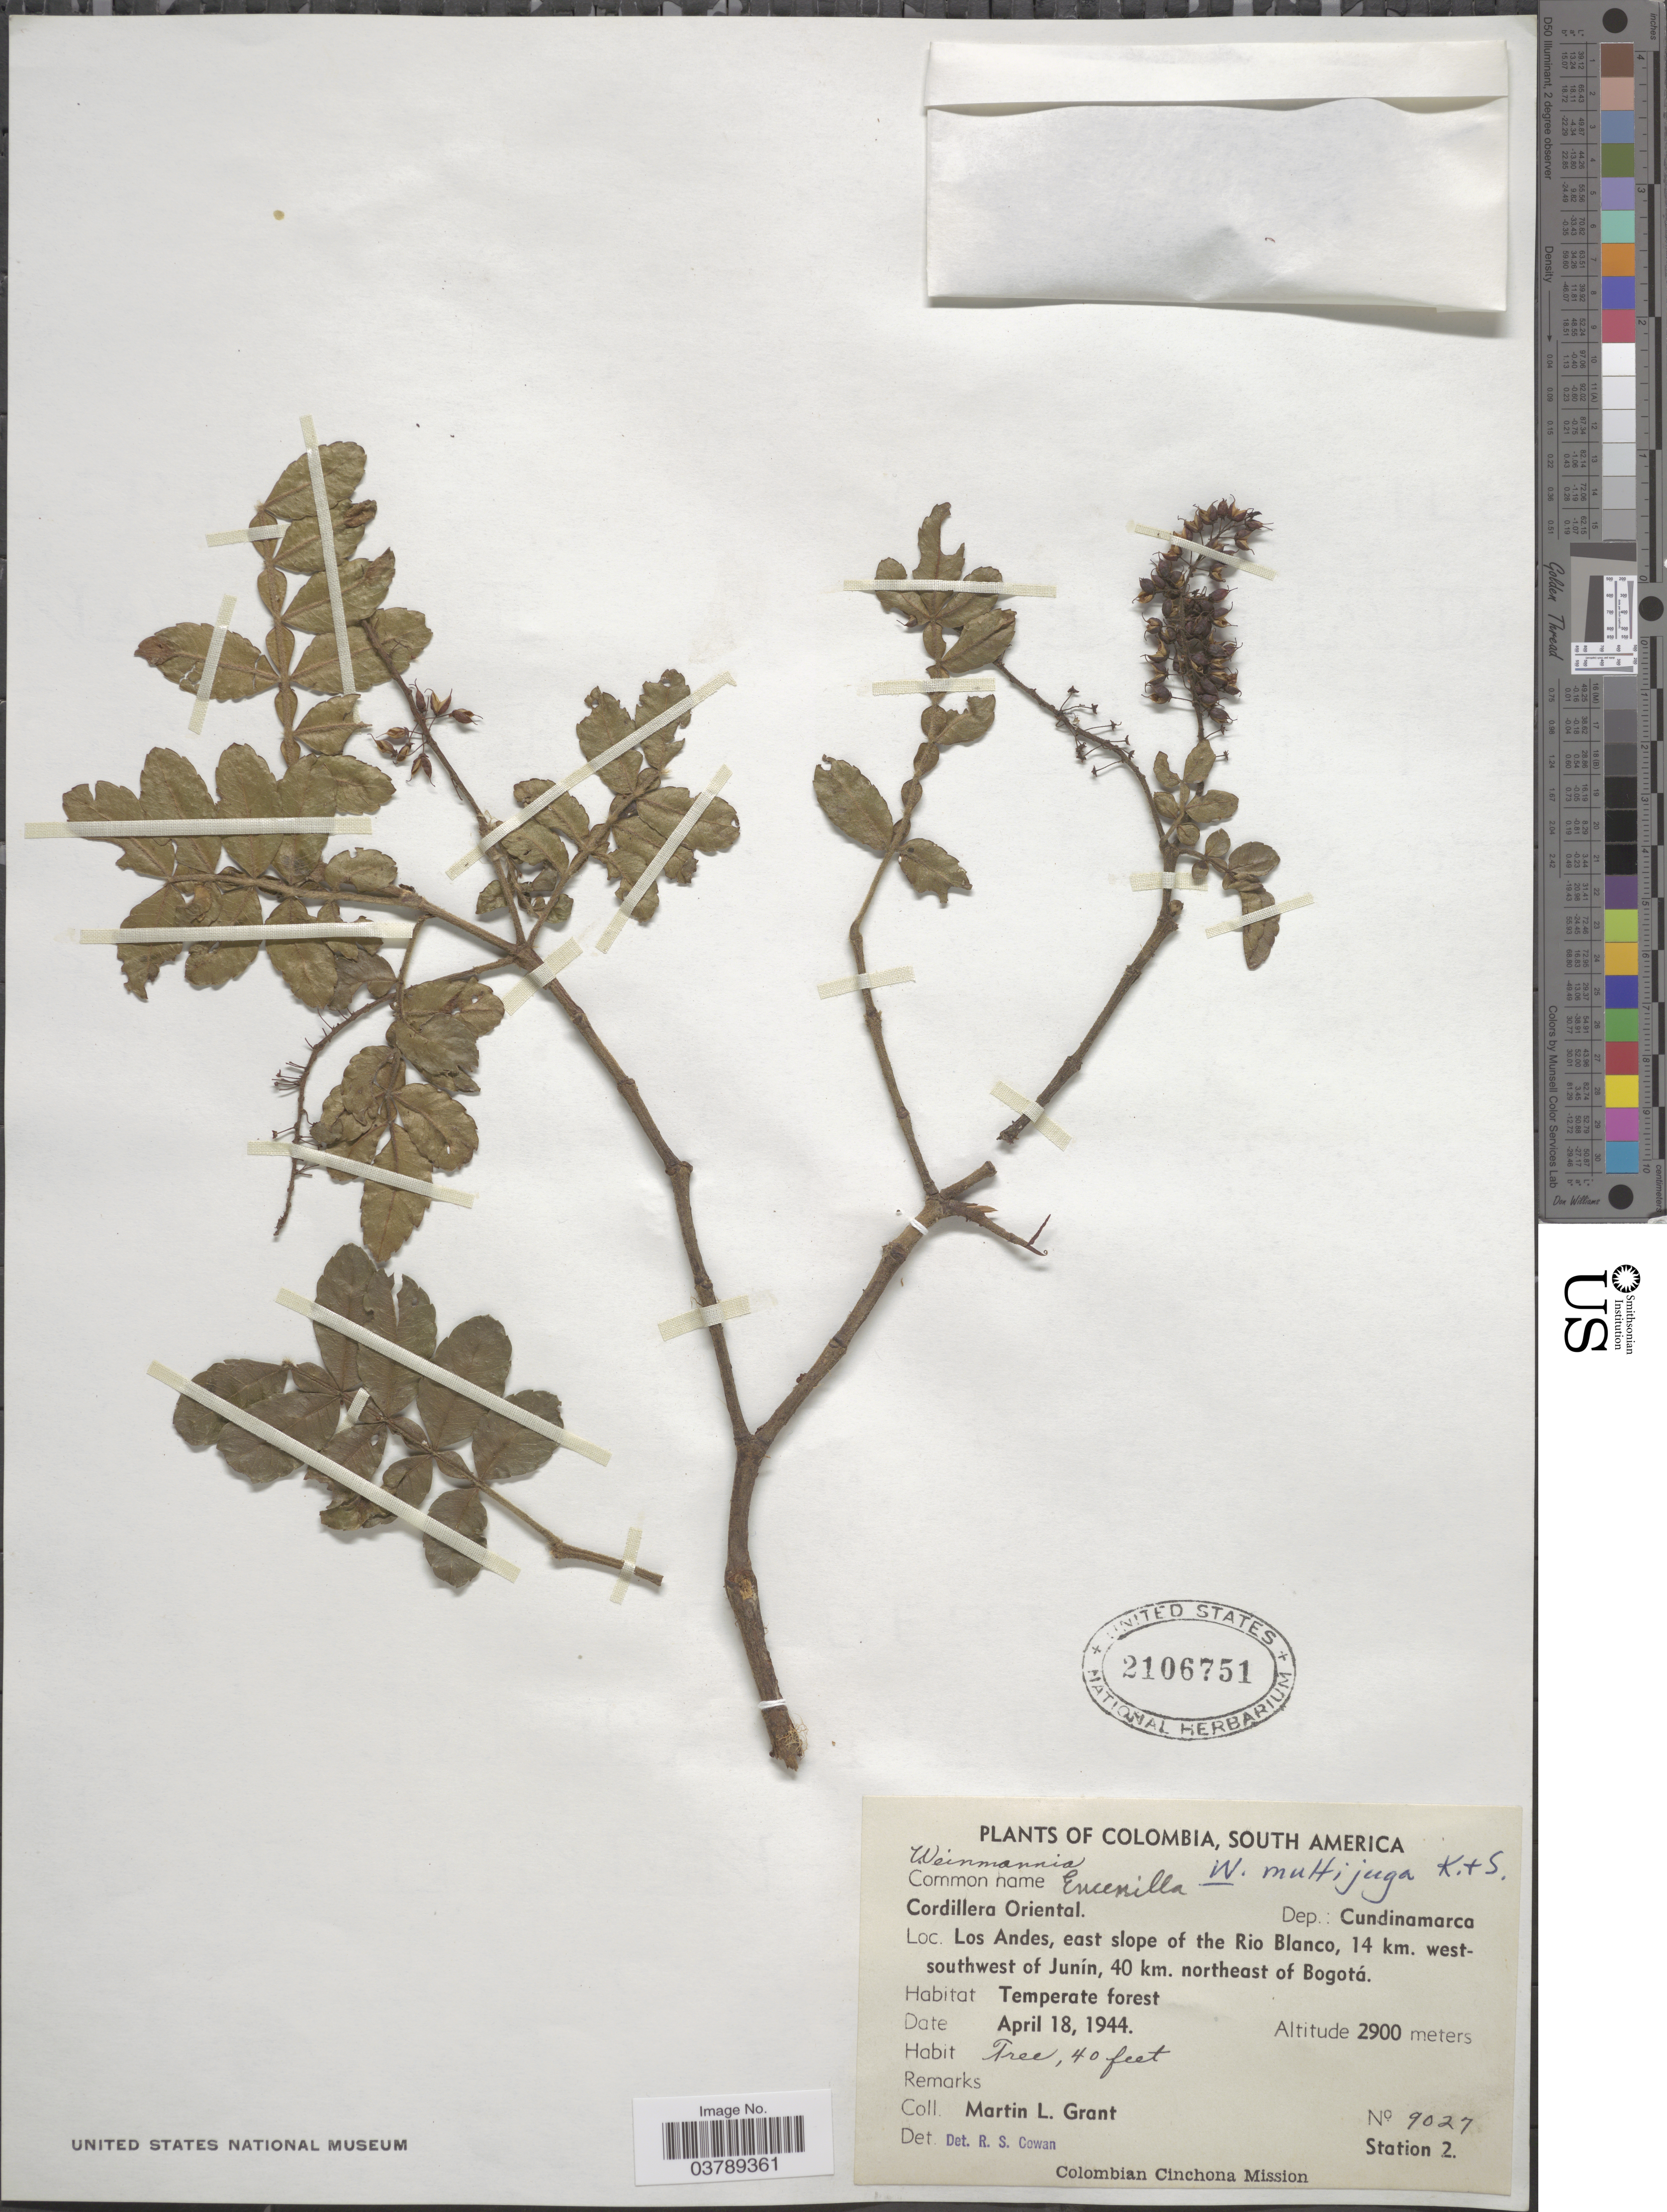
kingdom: Plantae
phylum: Tracheophyta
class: Magnoliopsida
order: Oxalidales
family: Cunoniaceae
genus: Weinmannia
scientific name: Weinmannia multijuga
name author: Killip & A.C. Sm.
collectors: M. L. Grant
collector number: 9027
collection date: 1944-04-18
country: Colombia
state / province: Cundinamarca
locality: Cordillera Oriental. Dep.: Cundinamarca. Los Andes, east slope of the Rio Blanco, 14 km. west-southwest of Junín, 40 km. northeast of Bogotá.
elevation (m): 2900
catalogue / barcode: US 2106751